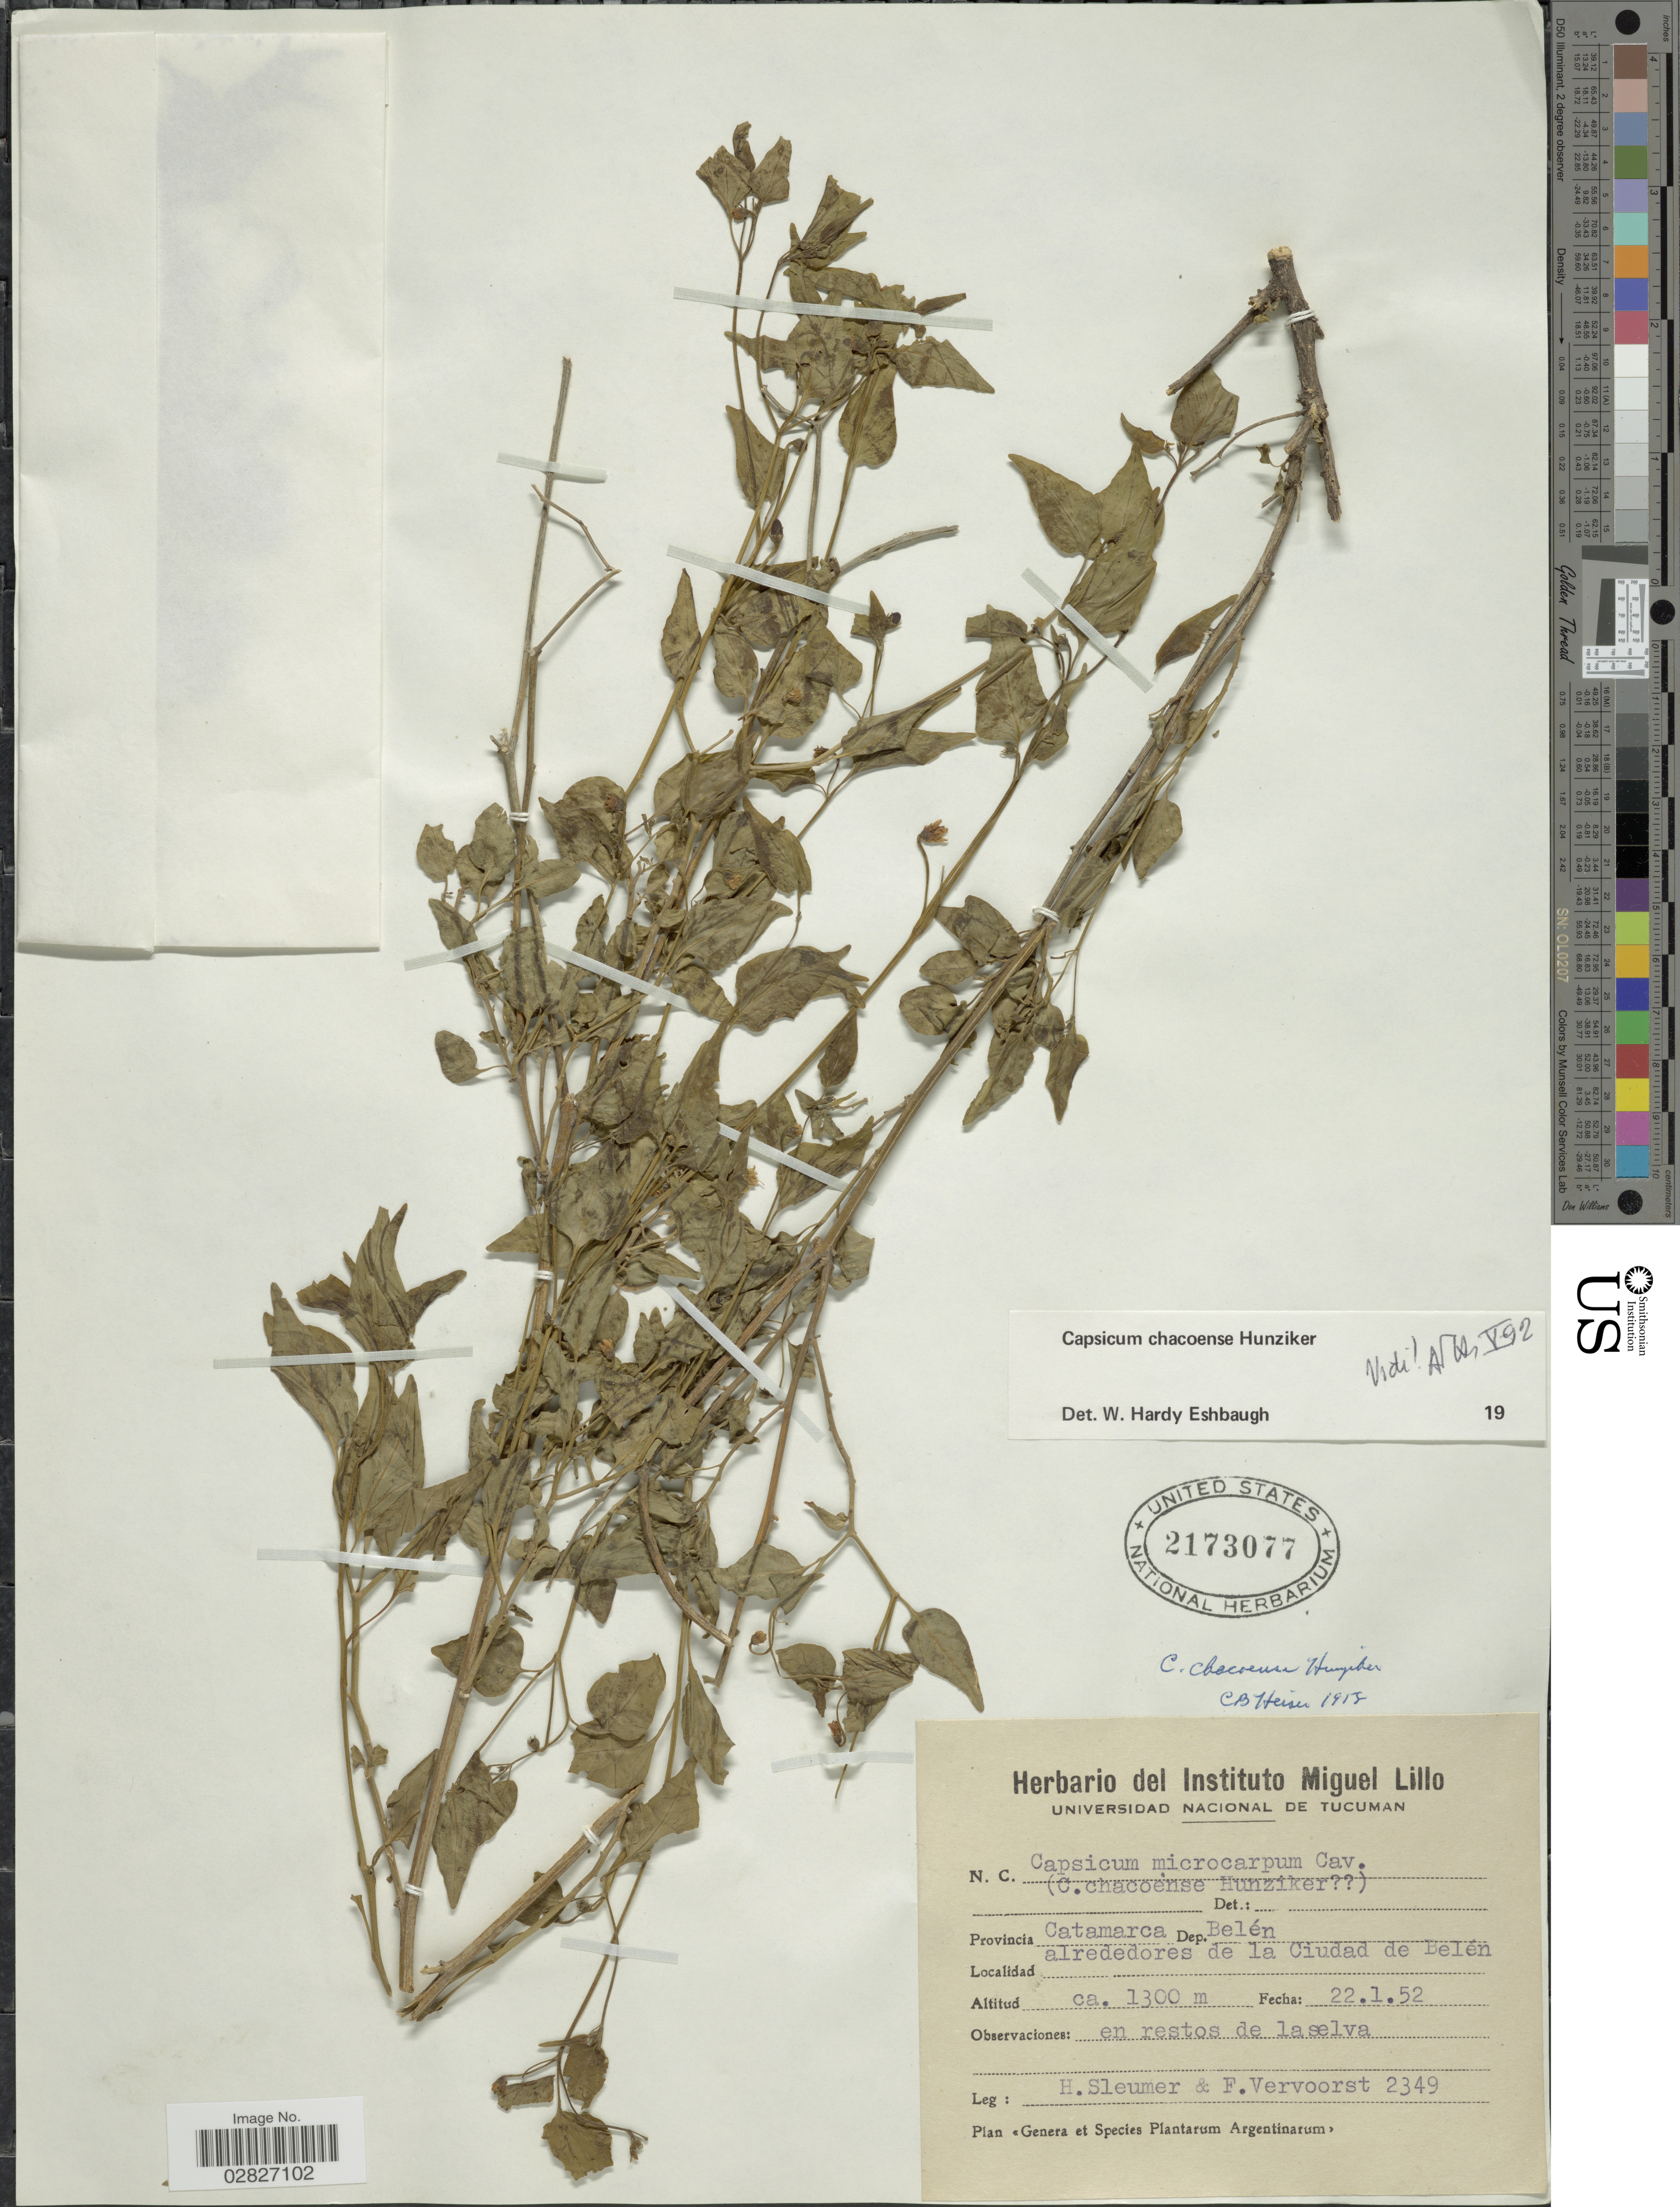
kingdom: Plantae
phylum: Tracheophyta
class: Magnoliopsida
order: Solanales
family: Solanaceae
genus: Capsicum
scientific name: Capsicum chacoense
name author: Hunz.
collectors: H. O. Sleumer & F. Vervoorst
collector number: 2349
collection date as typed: Transcribed d/m/y: 22/1/52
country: Argentina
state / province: Catamarca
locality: Provincia Catamarca, Dep. Belén, alrededores de la Ciudad de Belén.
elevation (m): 1300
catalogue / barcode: US 2173077